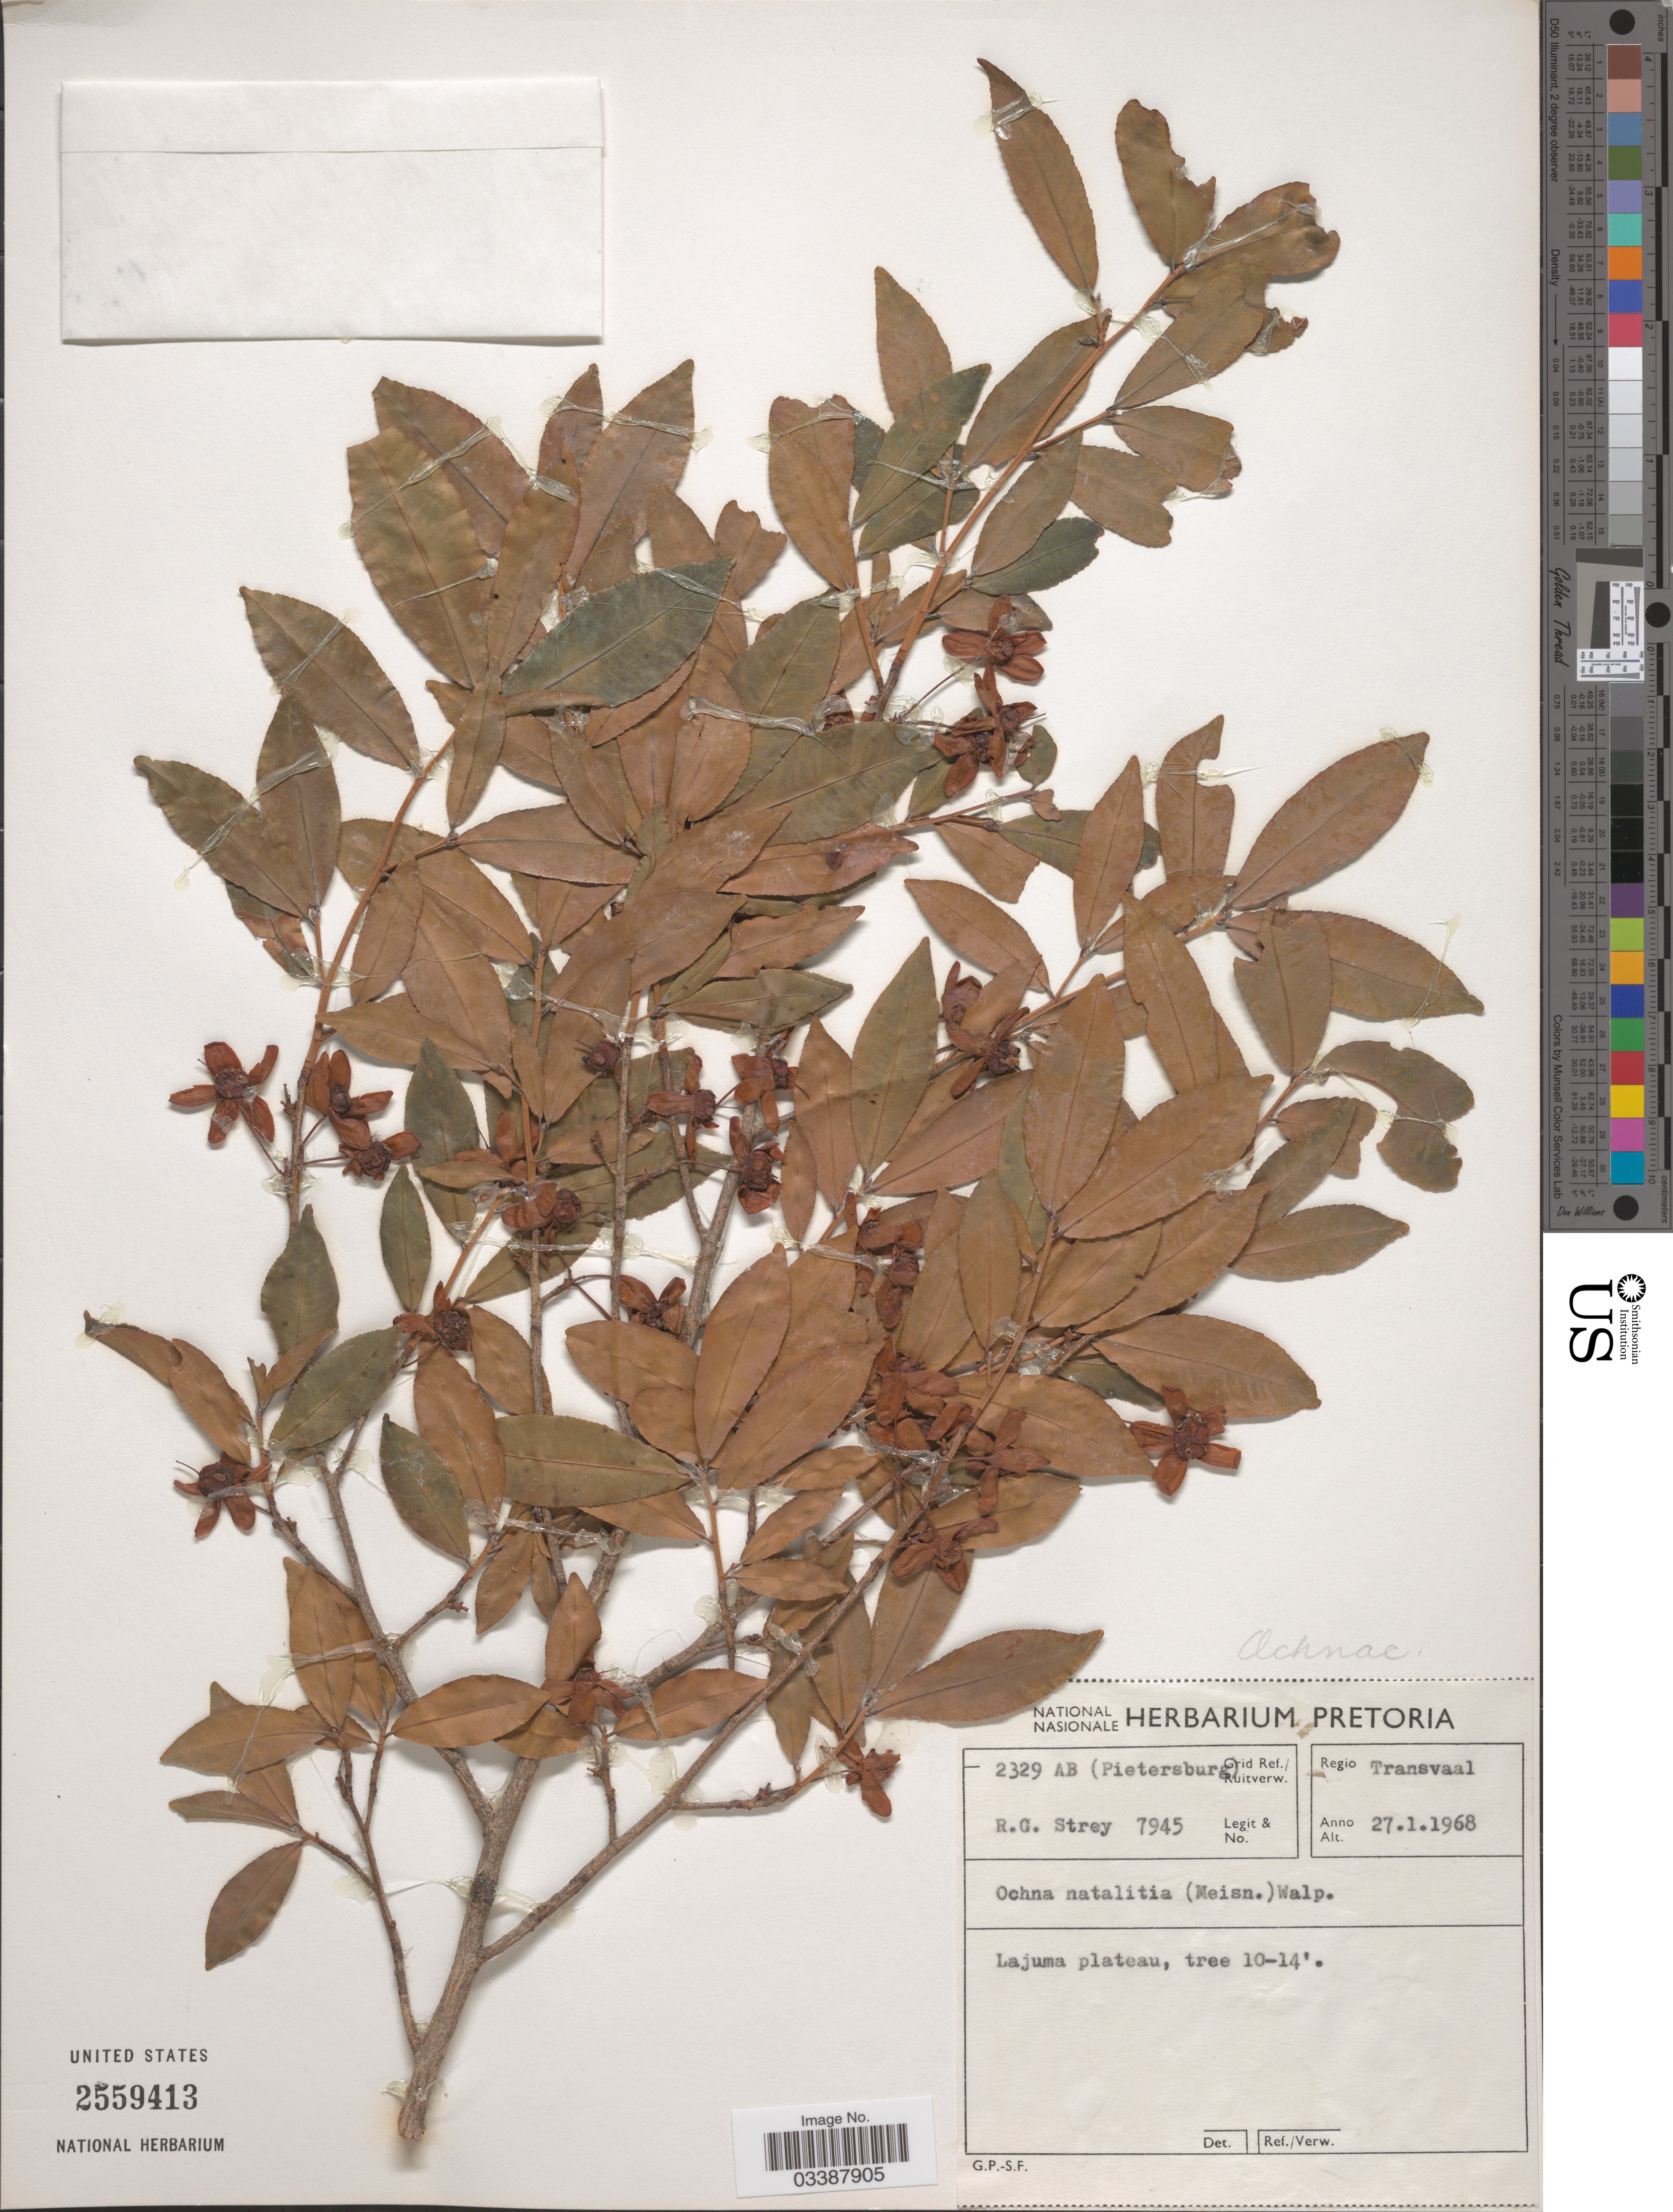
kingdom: Plantae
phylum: Tracheophyta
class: Magnoliopsida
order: Malpighiales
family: Ochnaceae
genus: Ochna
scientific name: Ochna natalitia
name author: (Meisn.) Walp.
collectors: R. G. Strey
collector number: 7945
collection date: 1968-01-27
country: South Africa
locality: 2329 AB (Pietersburg) Grid Ref./ Ruitverw. Regio Transvaal. Lajuma plateau.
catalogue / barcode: US 2559413